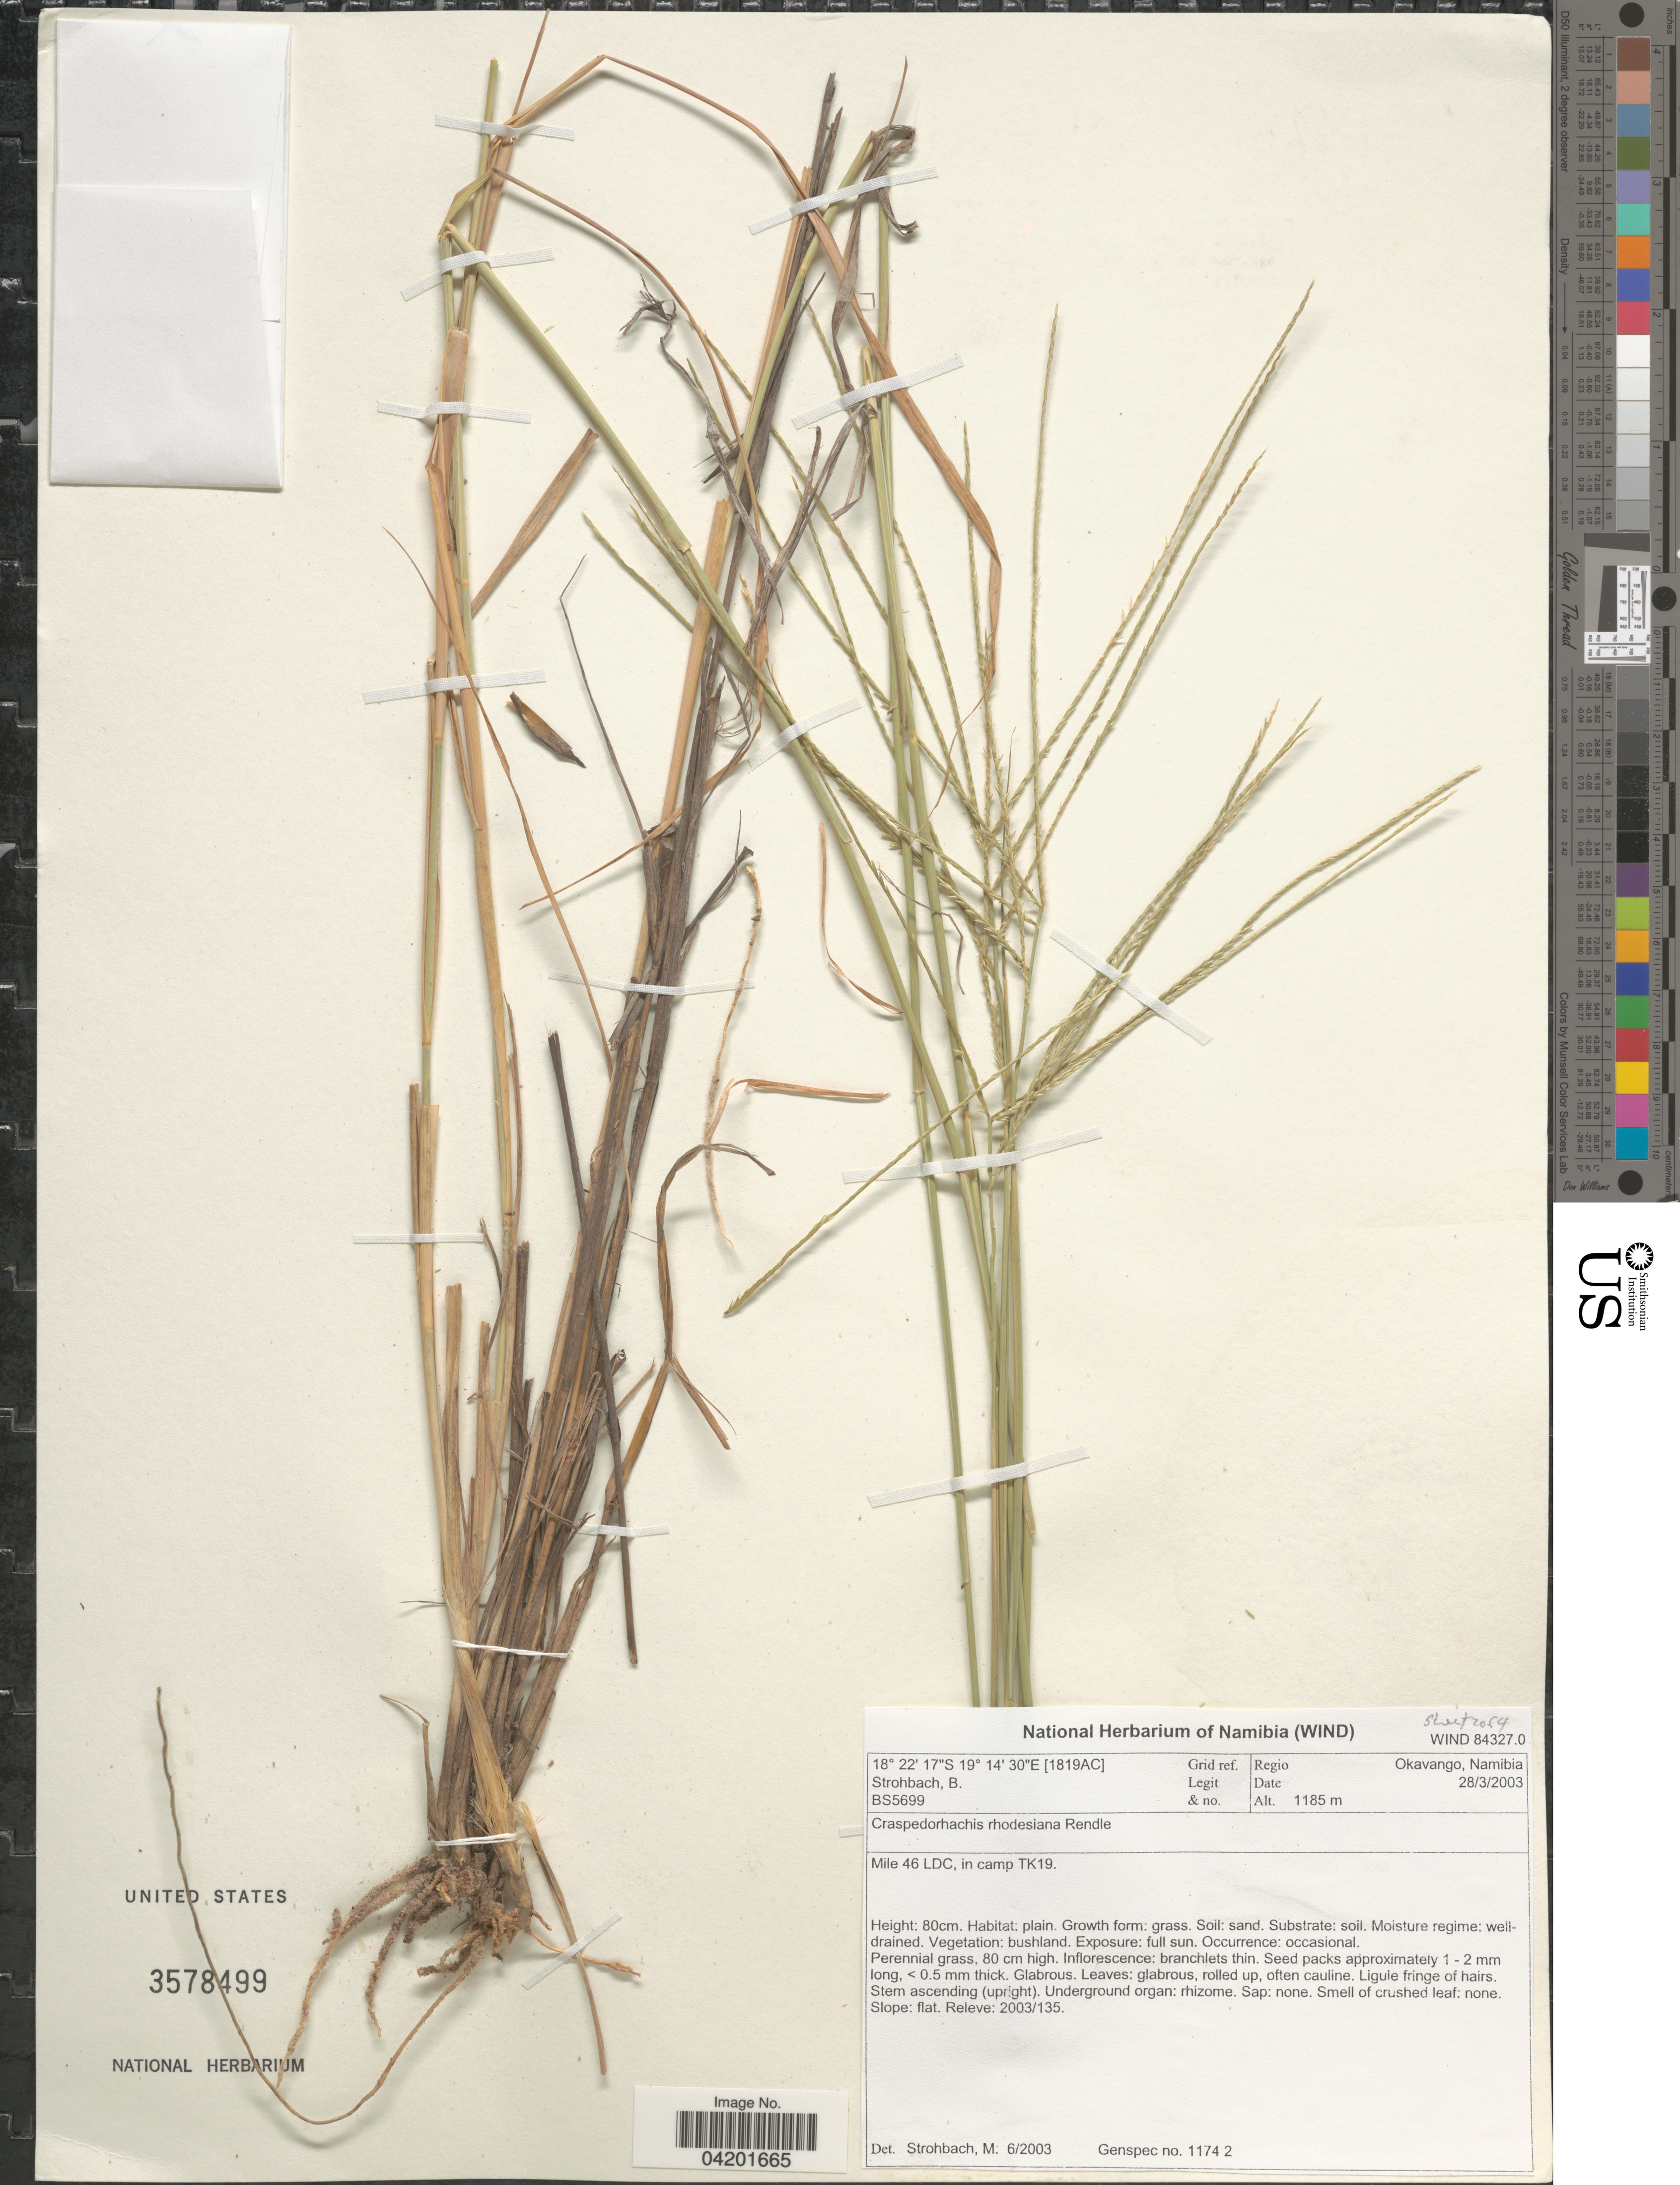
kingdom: Plantae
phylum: Tracheophyta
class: Liliopsida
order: Poales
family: Poaceae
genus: Craspedorhachis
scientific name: Craspedorhachis rhodesiana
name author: Rendle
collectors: B. Strohbach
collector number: BS5699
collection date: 2003-03-28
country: Namibia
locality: [1819AC] Grid ref. Regio Okavango. Mile 46 LDC, in camp TK19.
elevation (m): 1185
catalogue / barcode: US 3578499